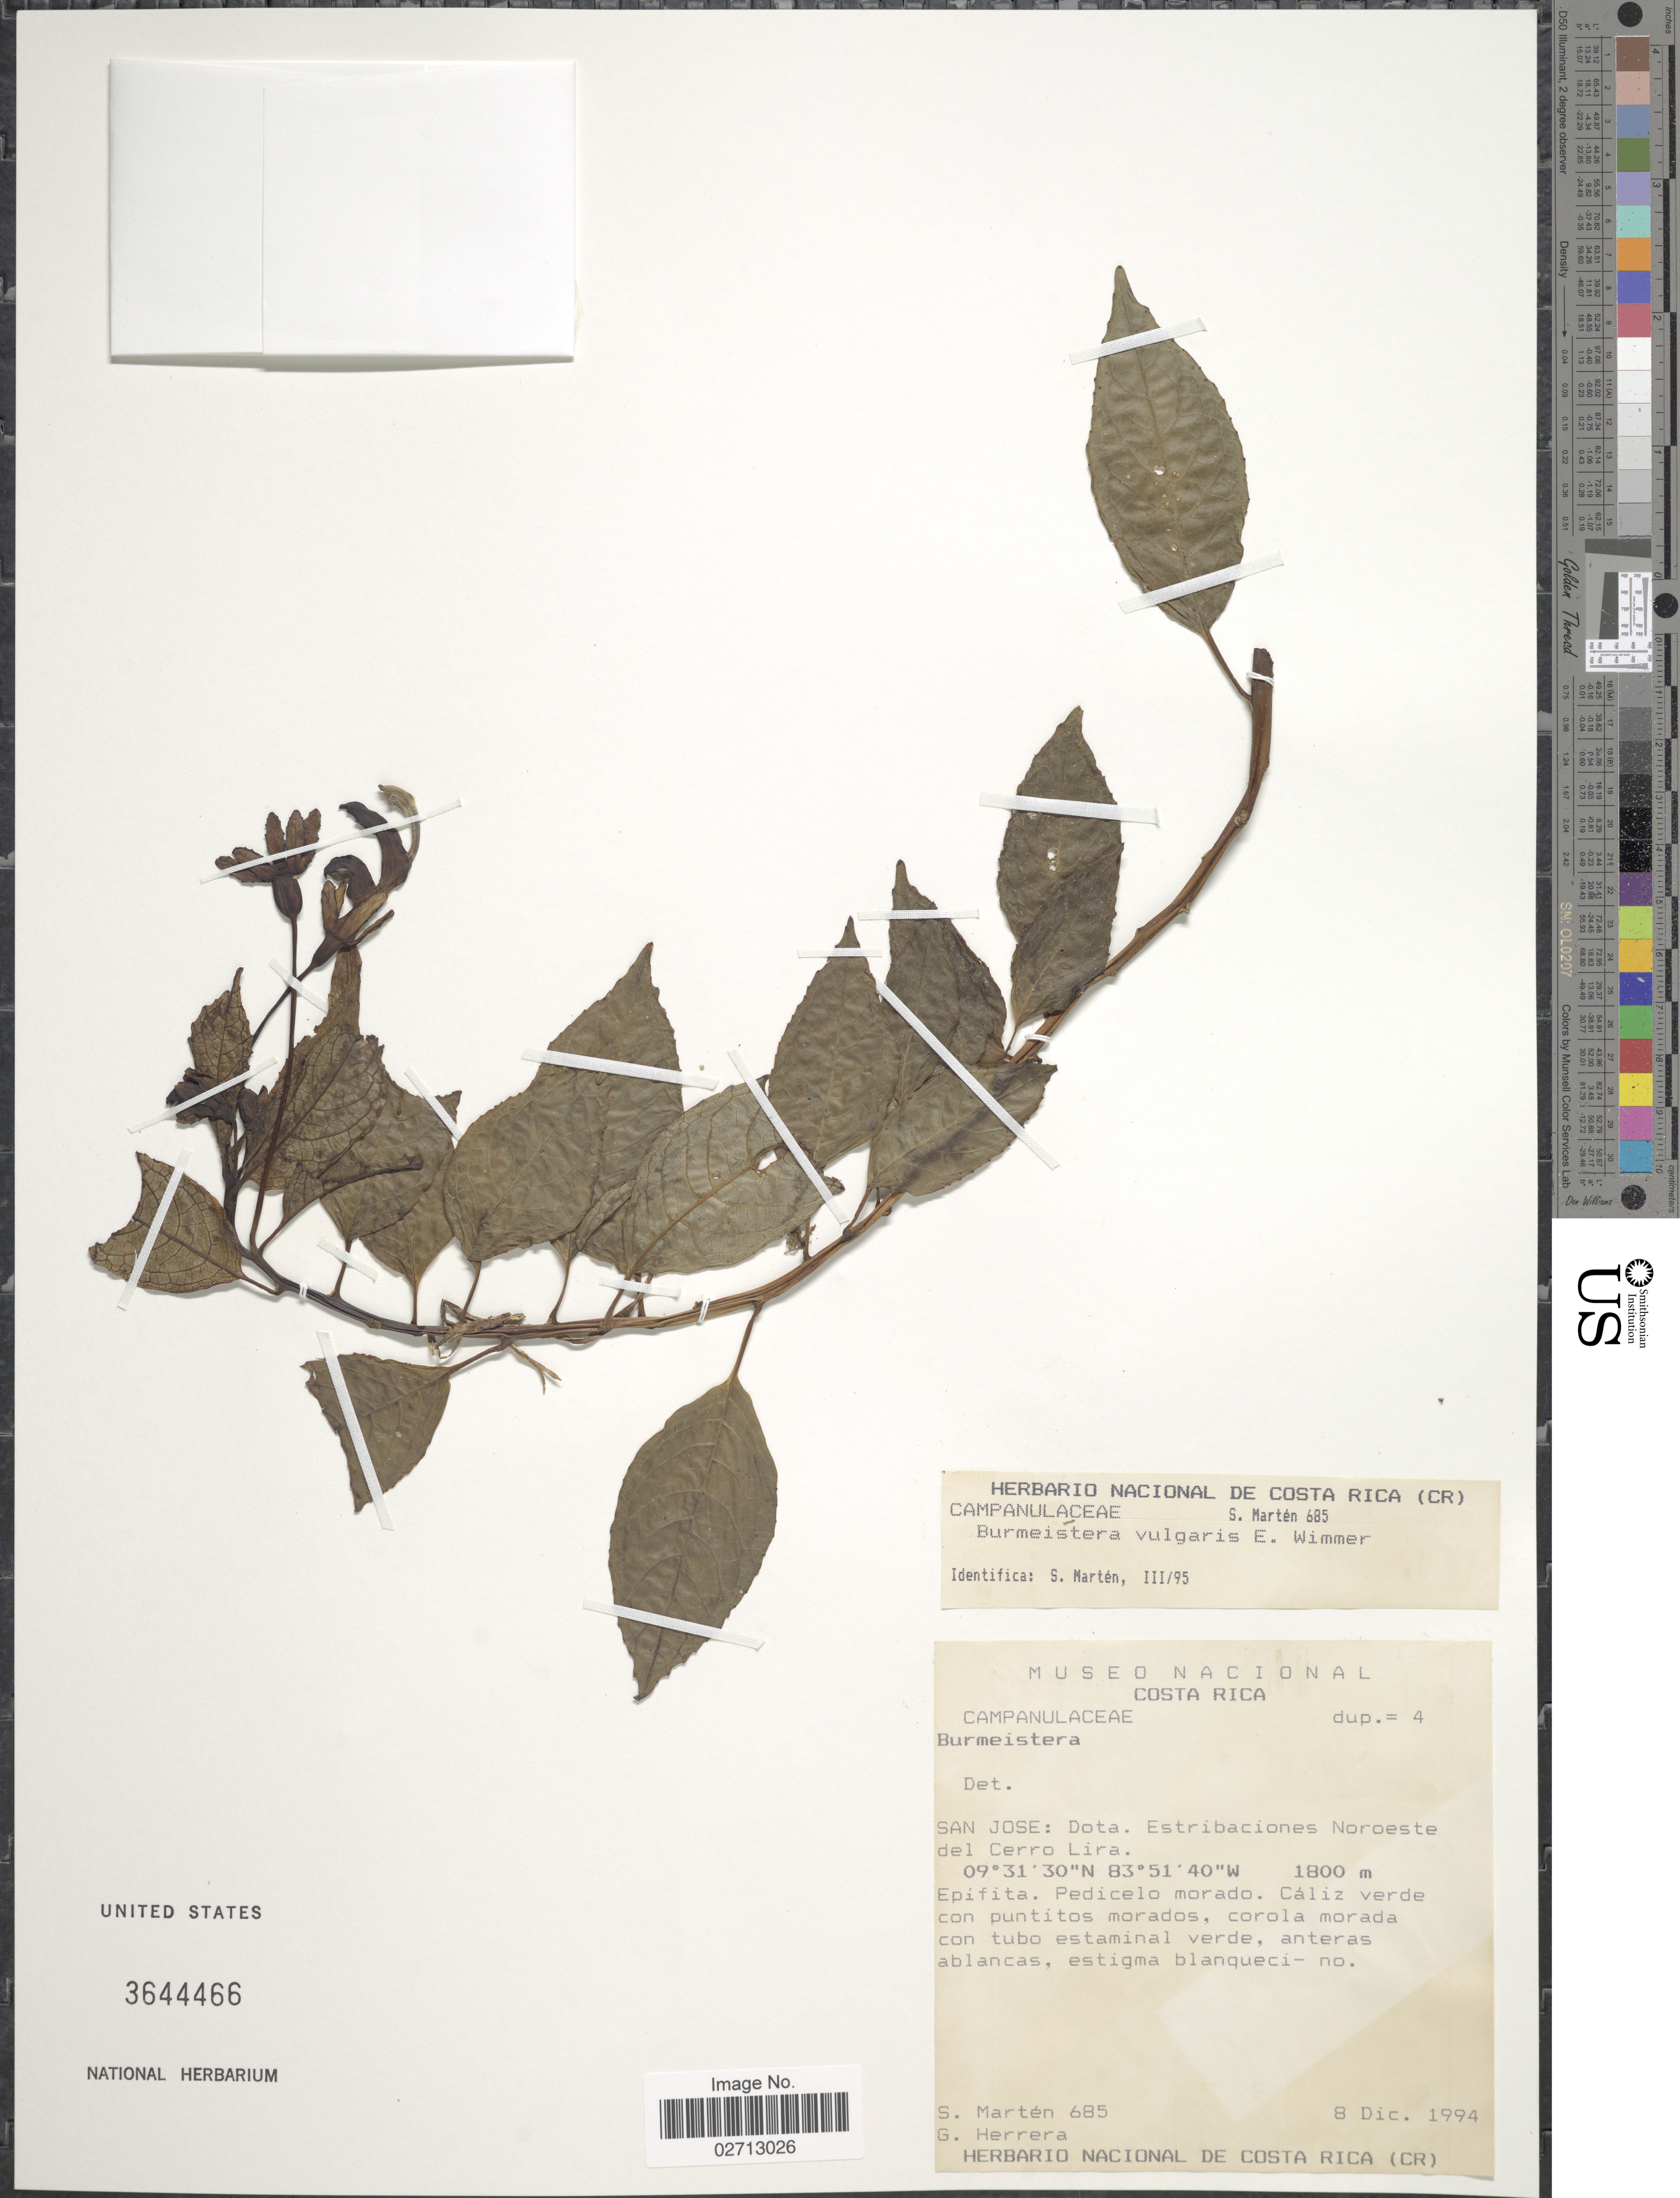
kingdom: Plantae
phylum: Tracheophyta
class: Magnoliopsida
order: Asterales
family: Campanulaceae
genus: Burmeistera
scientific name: Burmeistera vulgaris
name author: E. Wimm.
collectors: S. Marten & G. Herrera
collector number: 685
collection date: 1994-12-08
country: Costa Rica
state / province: San José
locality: Dota. Estribaciones Noroeste del Cerro Lira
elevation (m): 1800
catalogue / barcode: US 3644466